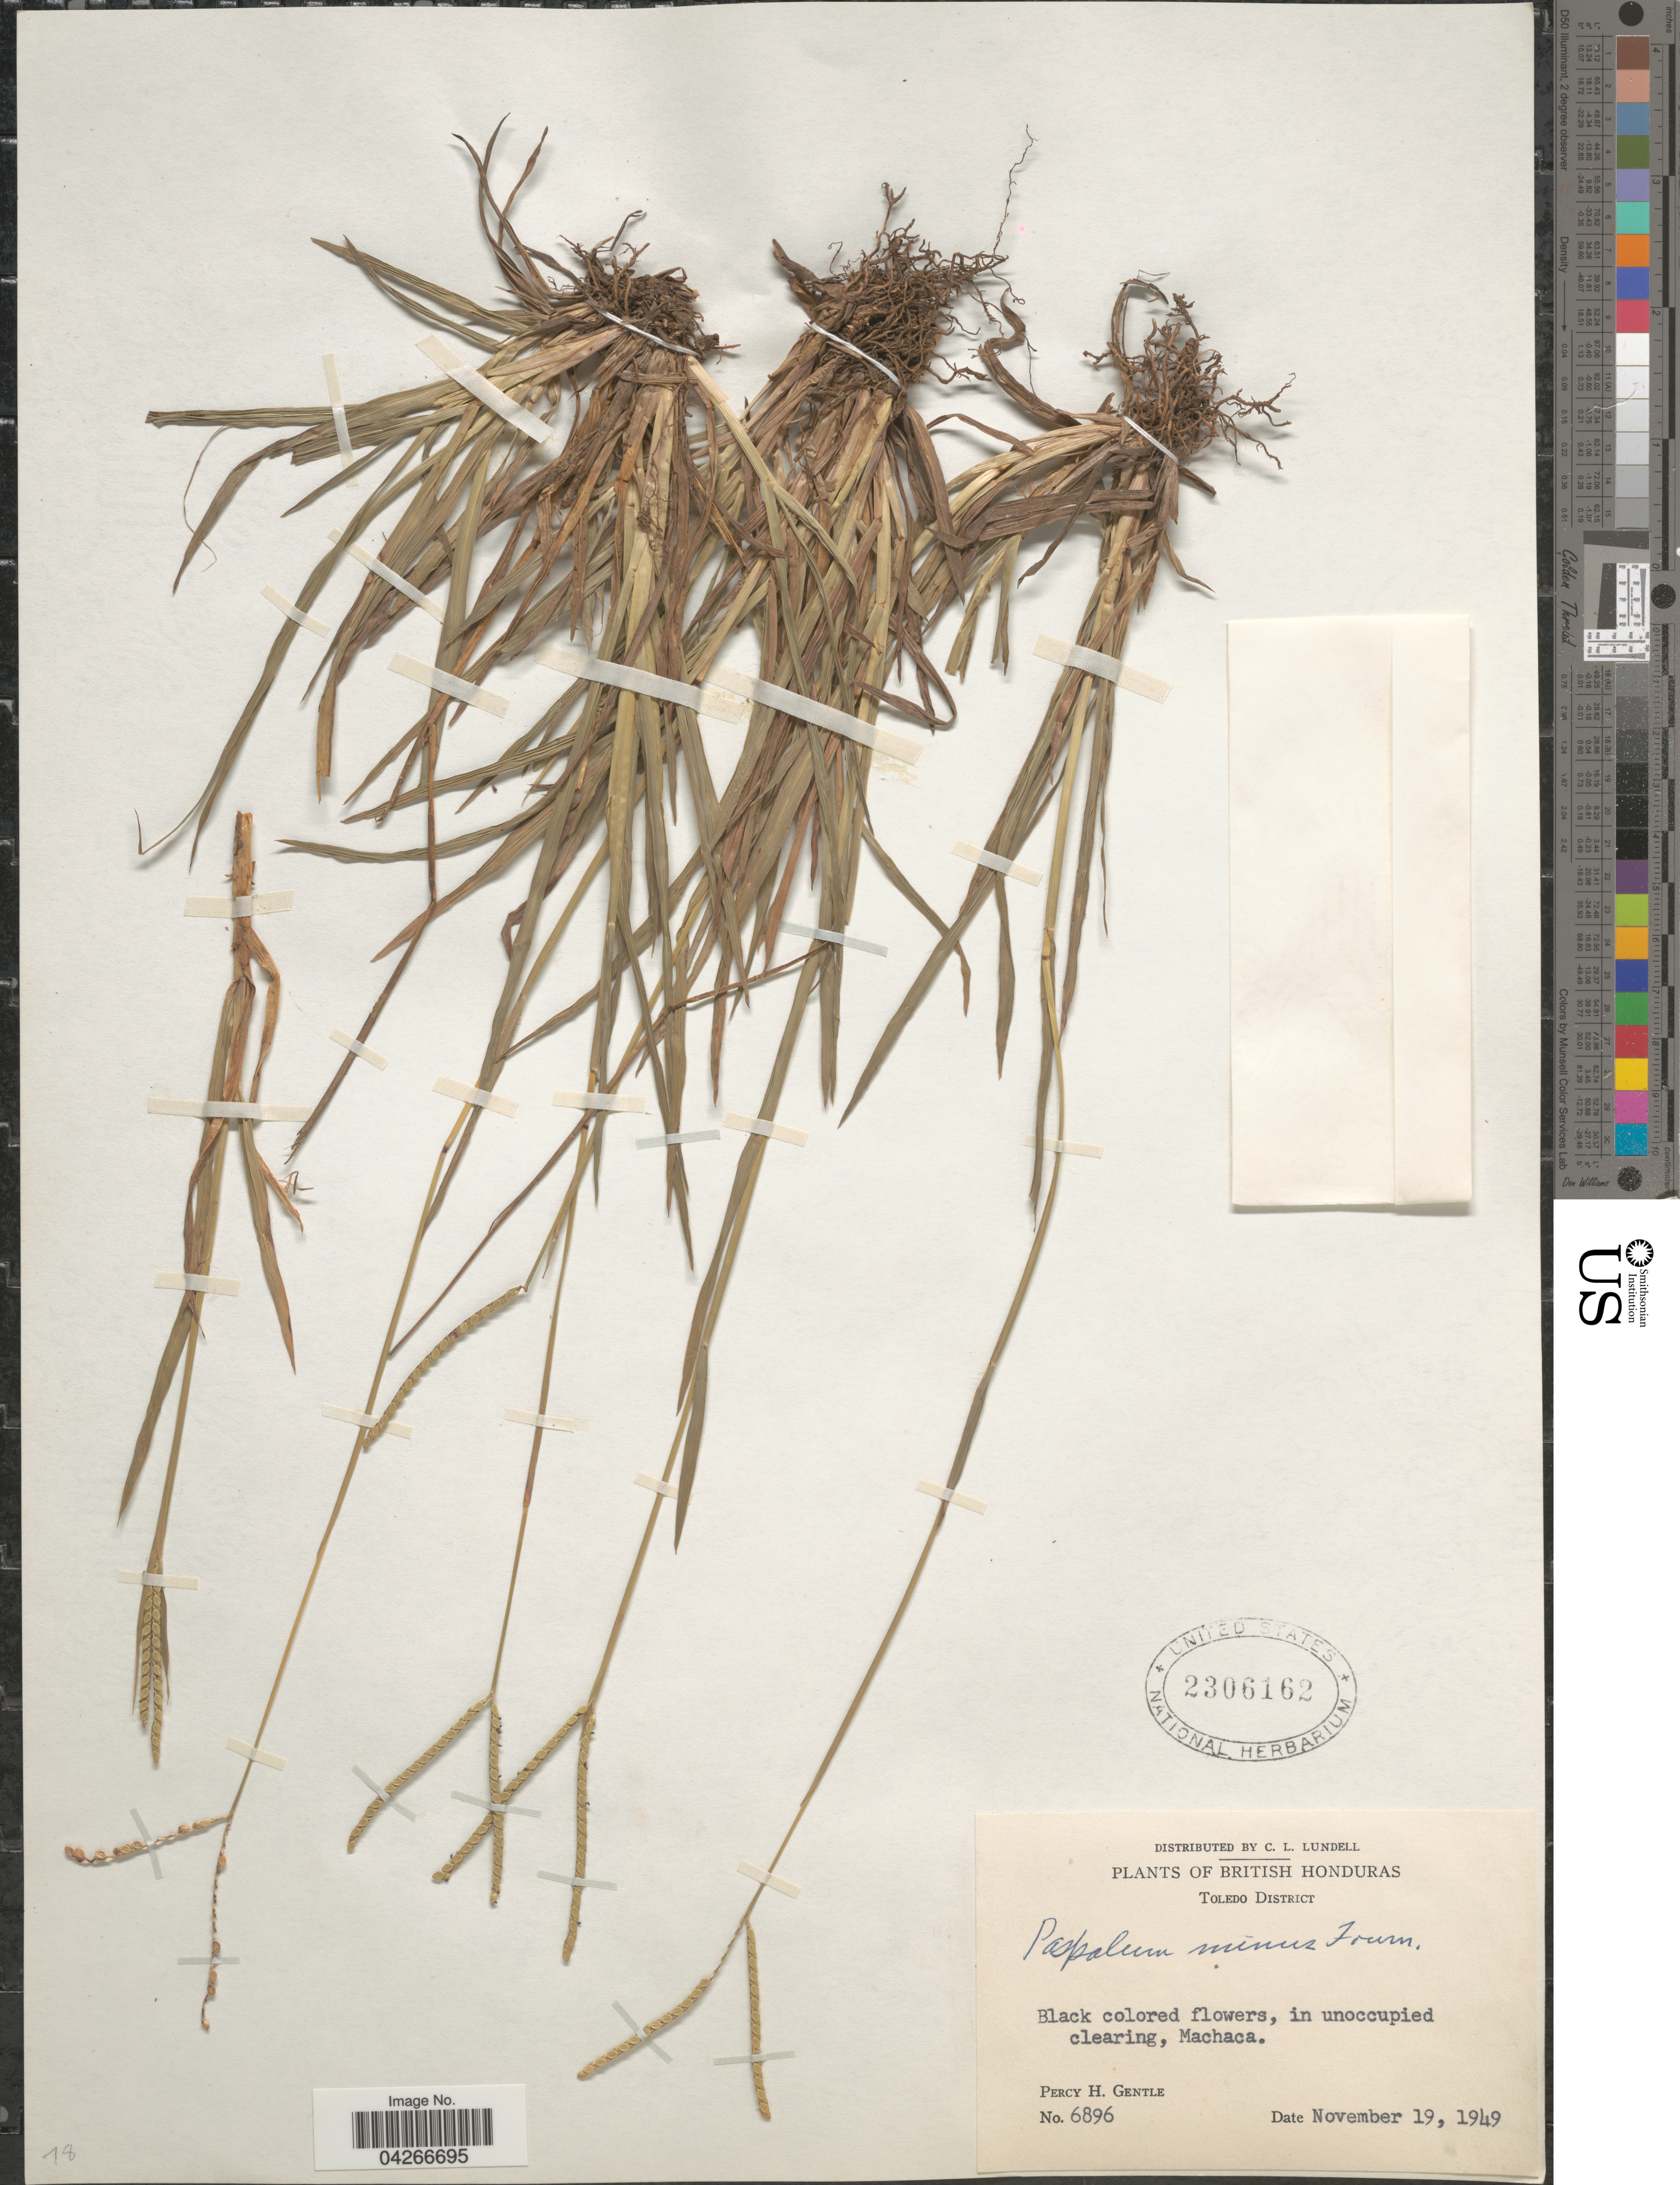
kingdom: Plantae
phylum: Tracheophyta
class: Liliopsida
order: Poales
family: Poaceae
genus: Paspalum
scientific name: Paspalum minus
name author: E. Fourn.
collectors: P. H. Gentle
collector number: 6896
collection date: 1949-11-19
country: Belize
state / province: Toledo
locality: British Honduras. Toledo District. Machaca.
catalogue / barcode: US 2306162